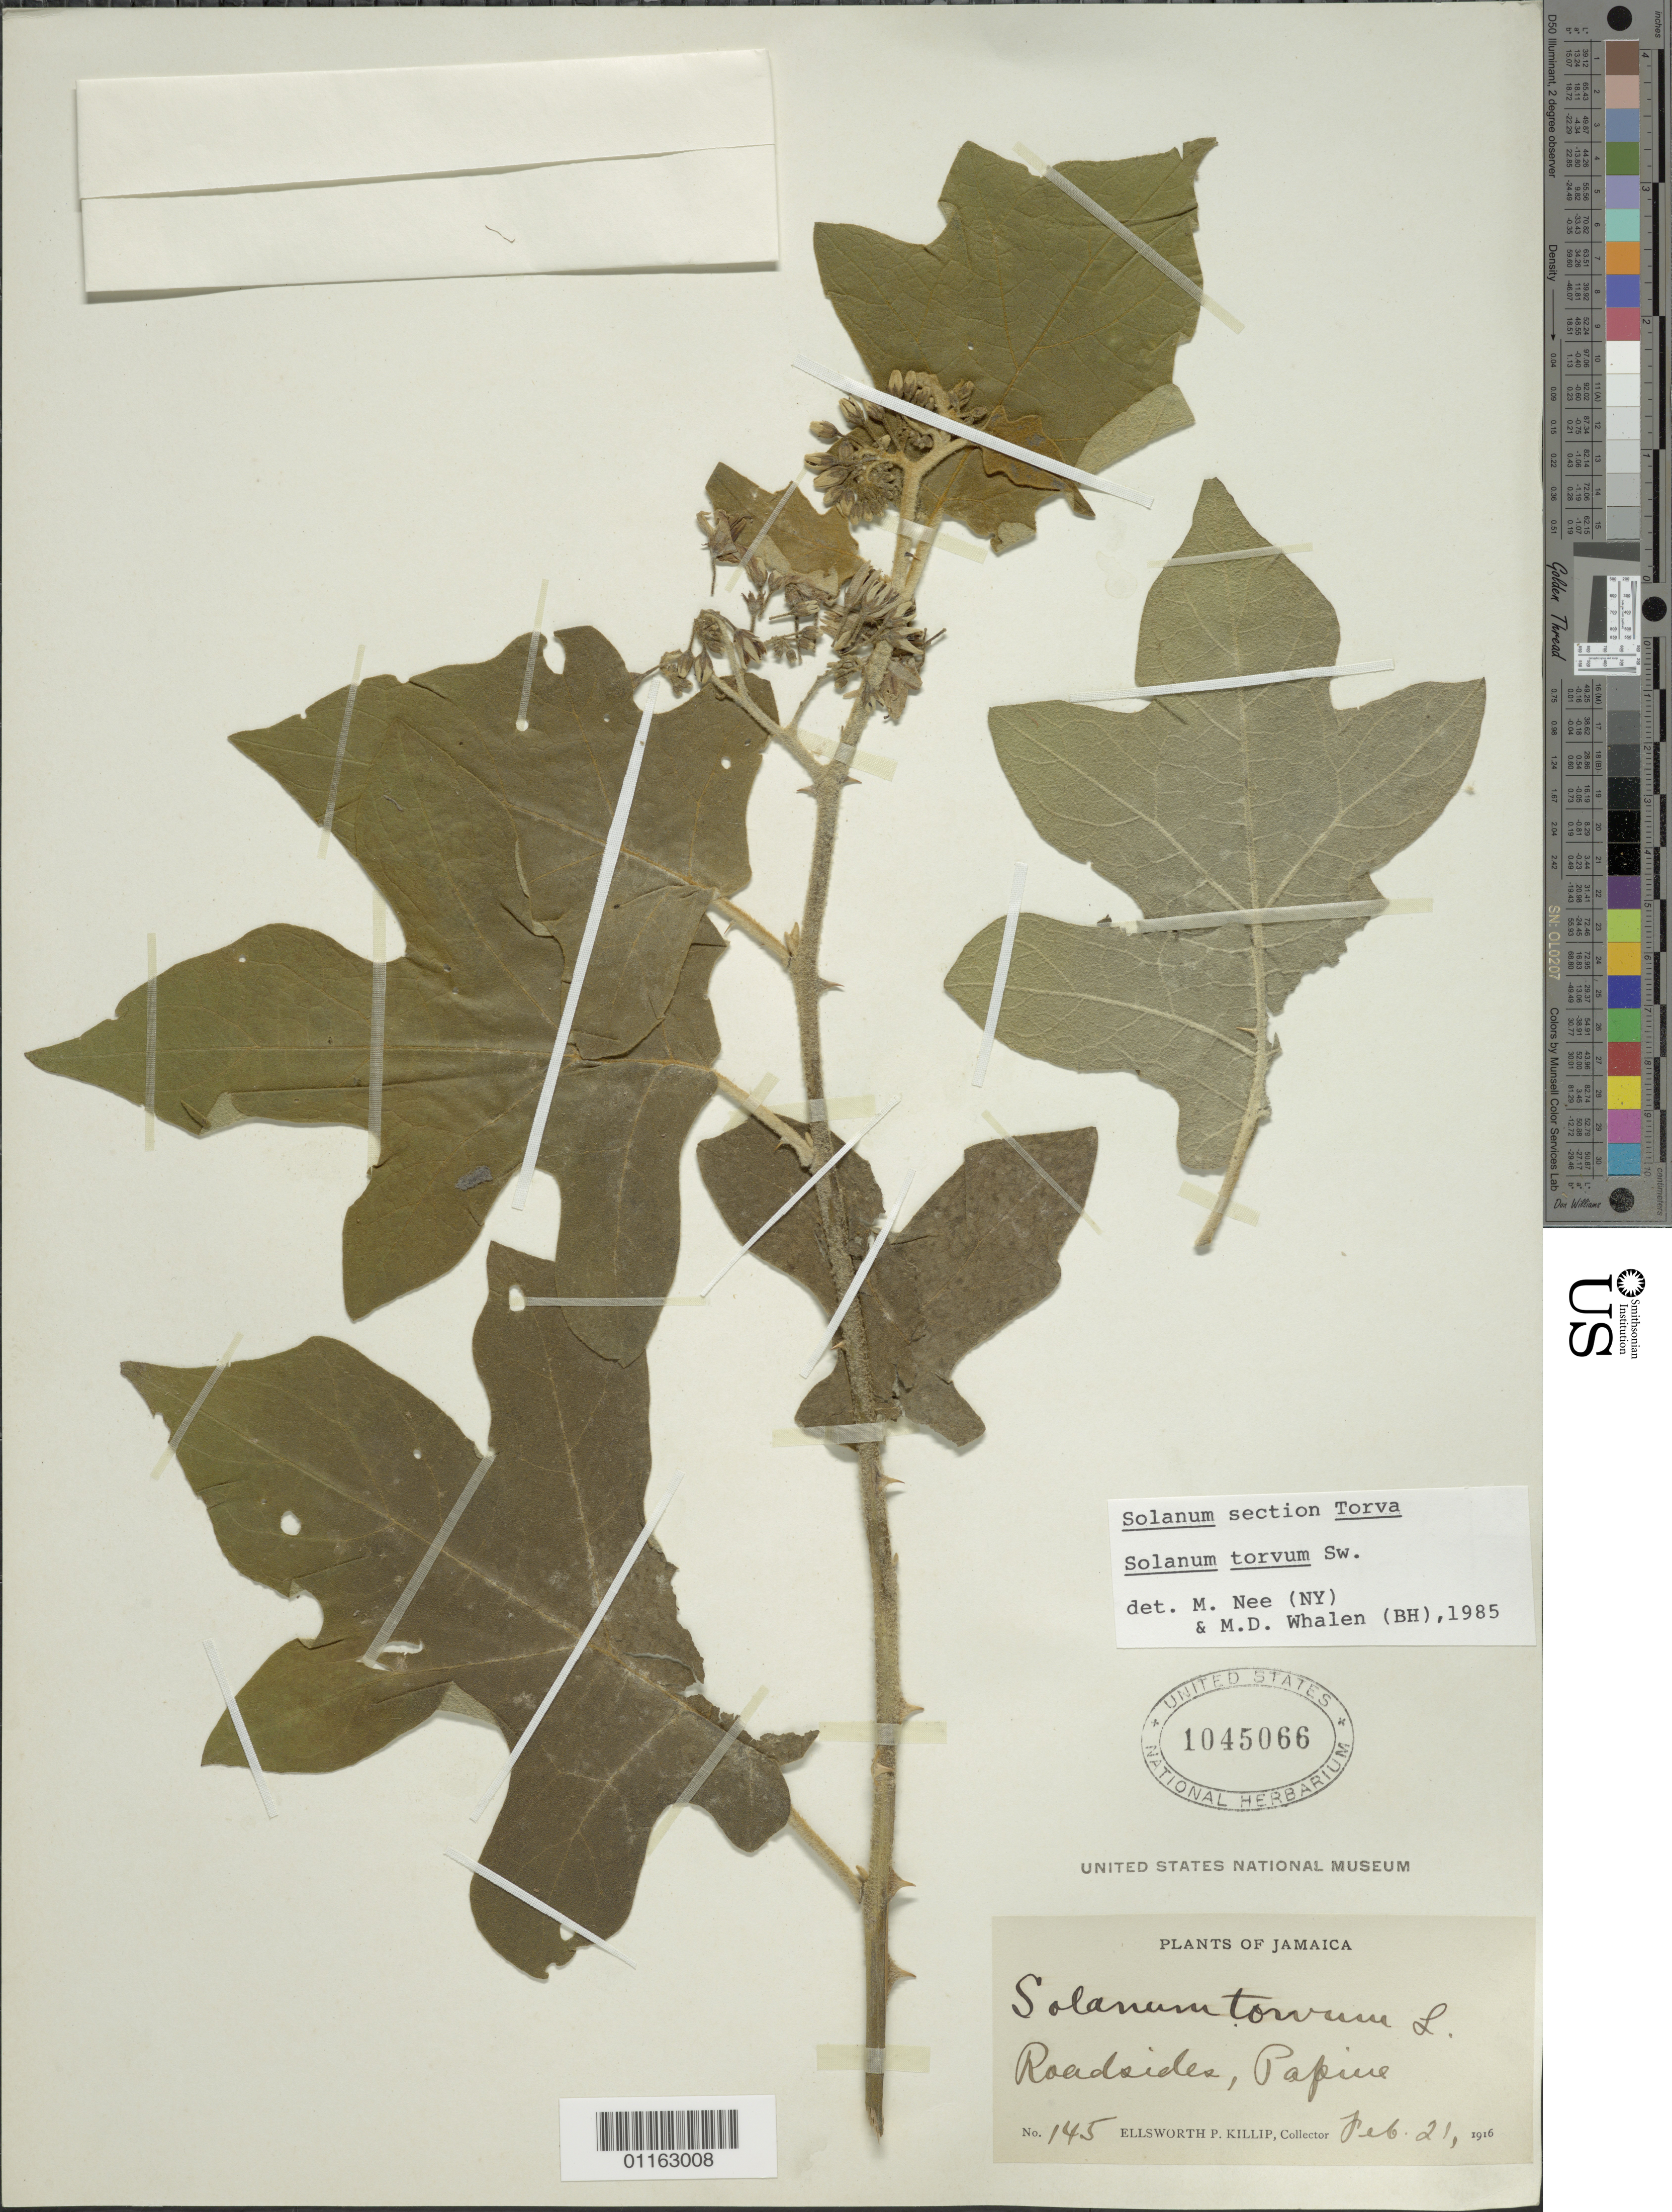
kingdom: Plantae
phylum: Tracheophyta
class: Magnoliopsida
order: Solanales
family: Solanaceae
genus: Solanum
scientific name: Solanum torvum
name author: Sw.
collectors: E. P. Killip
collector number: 145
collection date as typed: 21 Feb 1916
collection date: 1916-02-21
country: Jamaica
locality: Roadside, Papine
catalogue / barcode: US 1045066